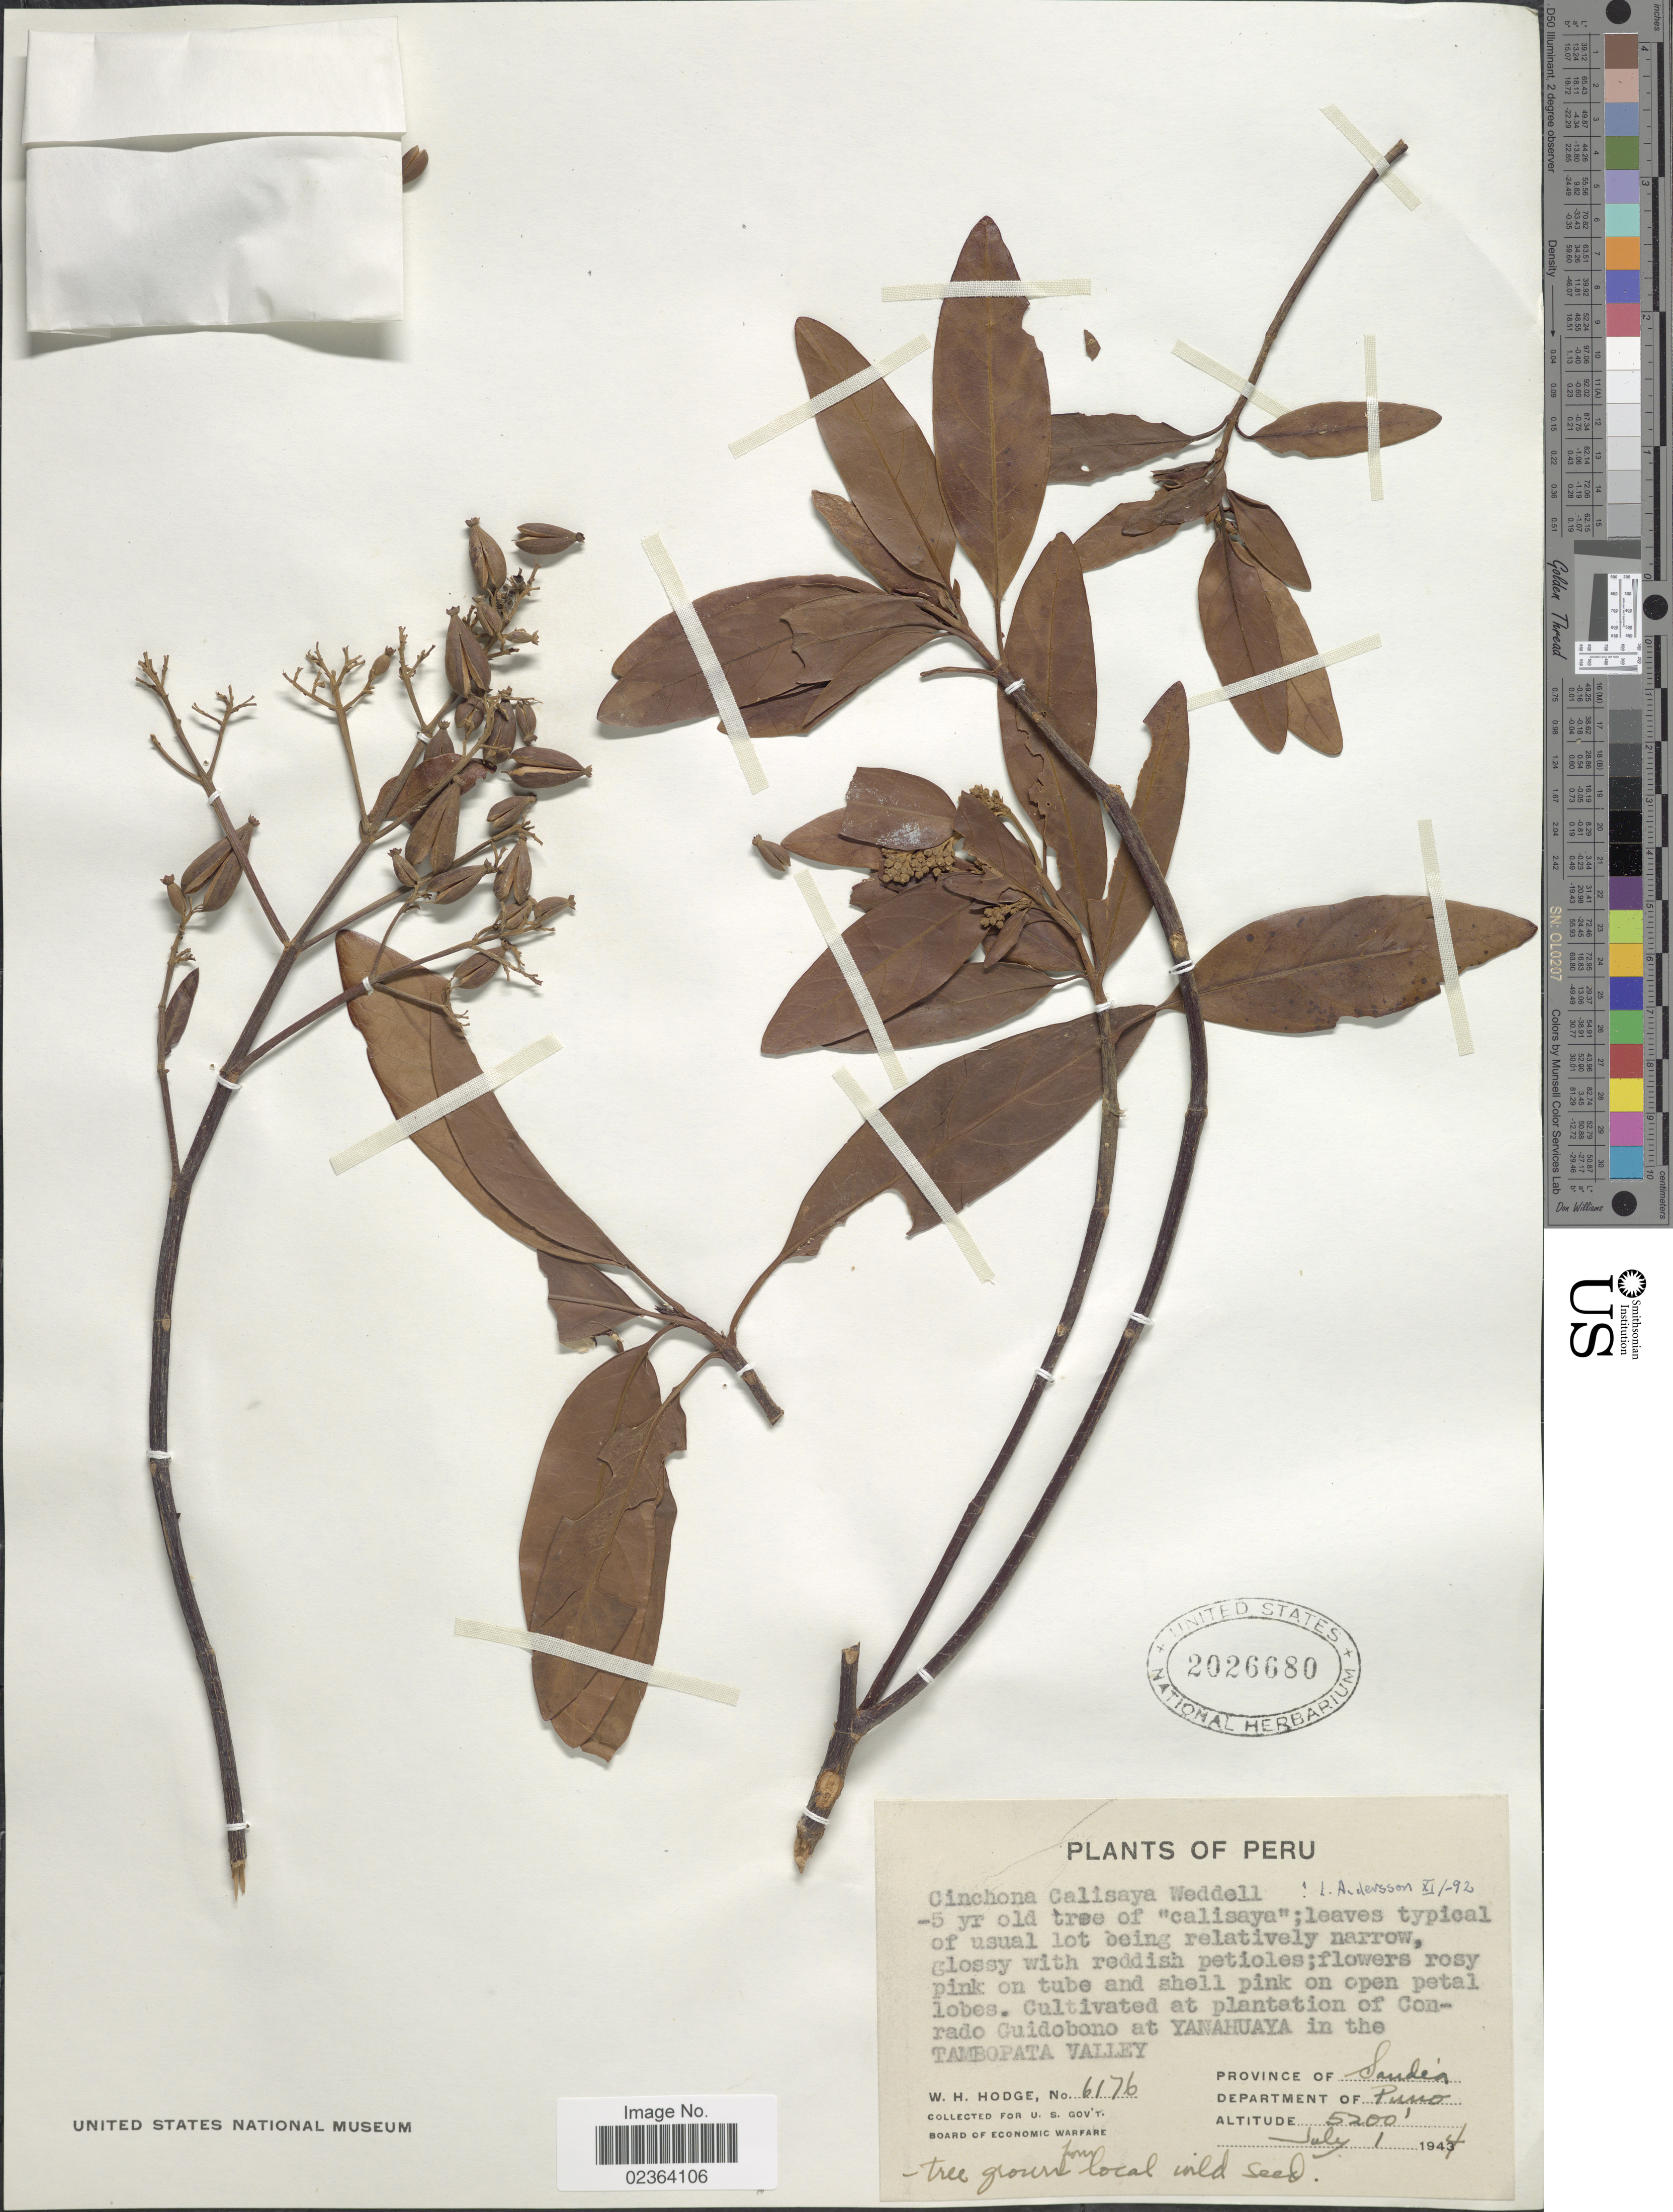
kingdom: Plantae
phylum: Tracheophyta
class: Magnoliopsida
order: Gentianales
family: Rubiaceae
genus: Cinchona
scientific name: Cinchona calisaya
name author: Wedd.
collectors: W. Hodge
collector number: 6176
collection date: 1944-07-01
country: Peru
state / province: Puno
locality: Province of Sandia, Department of Puno, at the plantation of Conrado Guidobono at Yanahuaya in the Tambopata Valley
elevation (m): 1585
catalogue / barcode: US 2026680